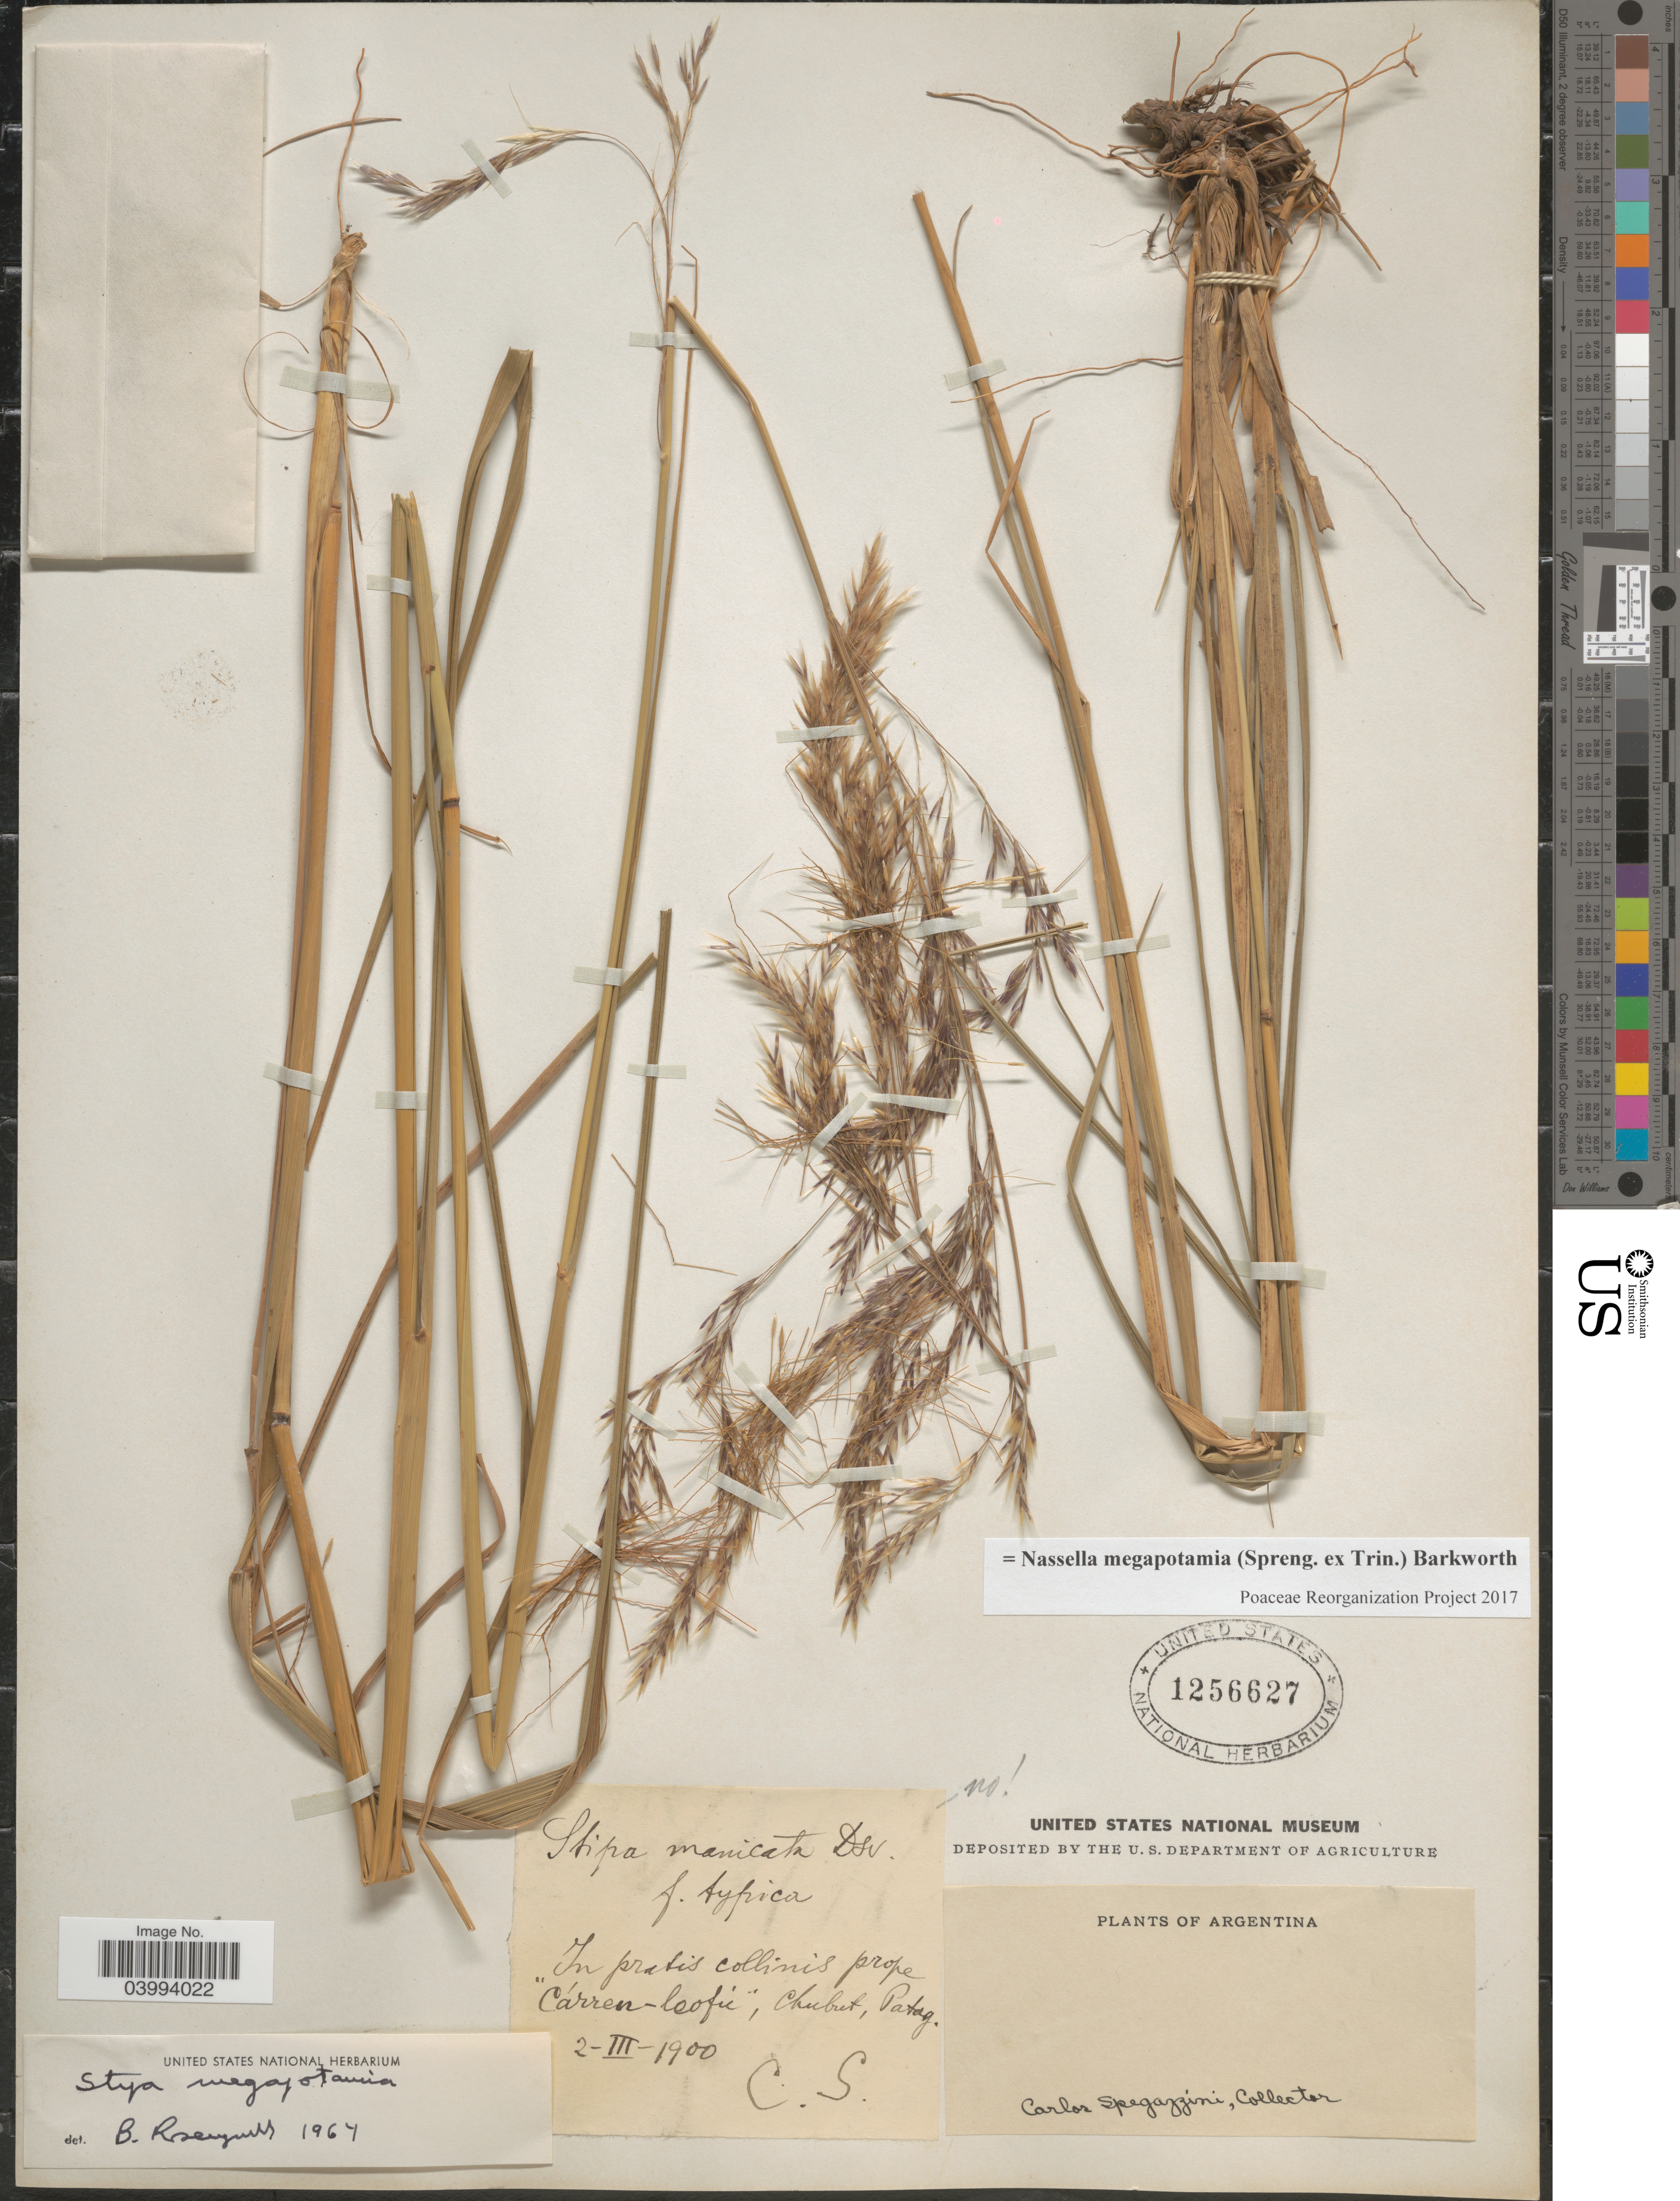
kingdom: Plantae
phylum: Tracheophyta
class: Liliopsida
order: Poales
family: Poaceae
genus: Nassella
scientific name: Nassella megapotamia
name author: (Spreng. ex Trin.) Barkworth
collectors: C. L. Spegazzini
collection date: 1900-03-02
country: Argentina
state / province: Chubut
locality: In pratis collinis prope "Carren-leufu",Patog.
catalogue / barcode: US 1256627